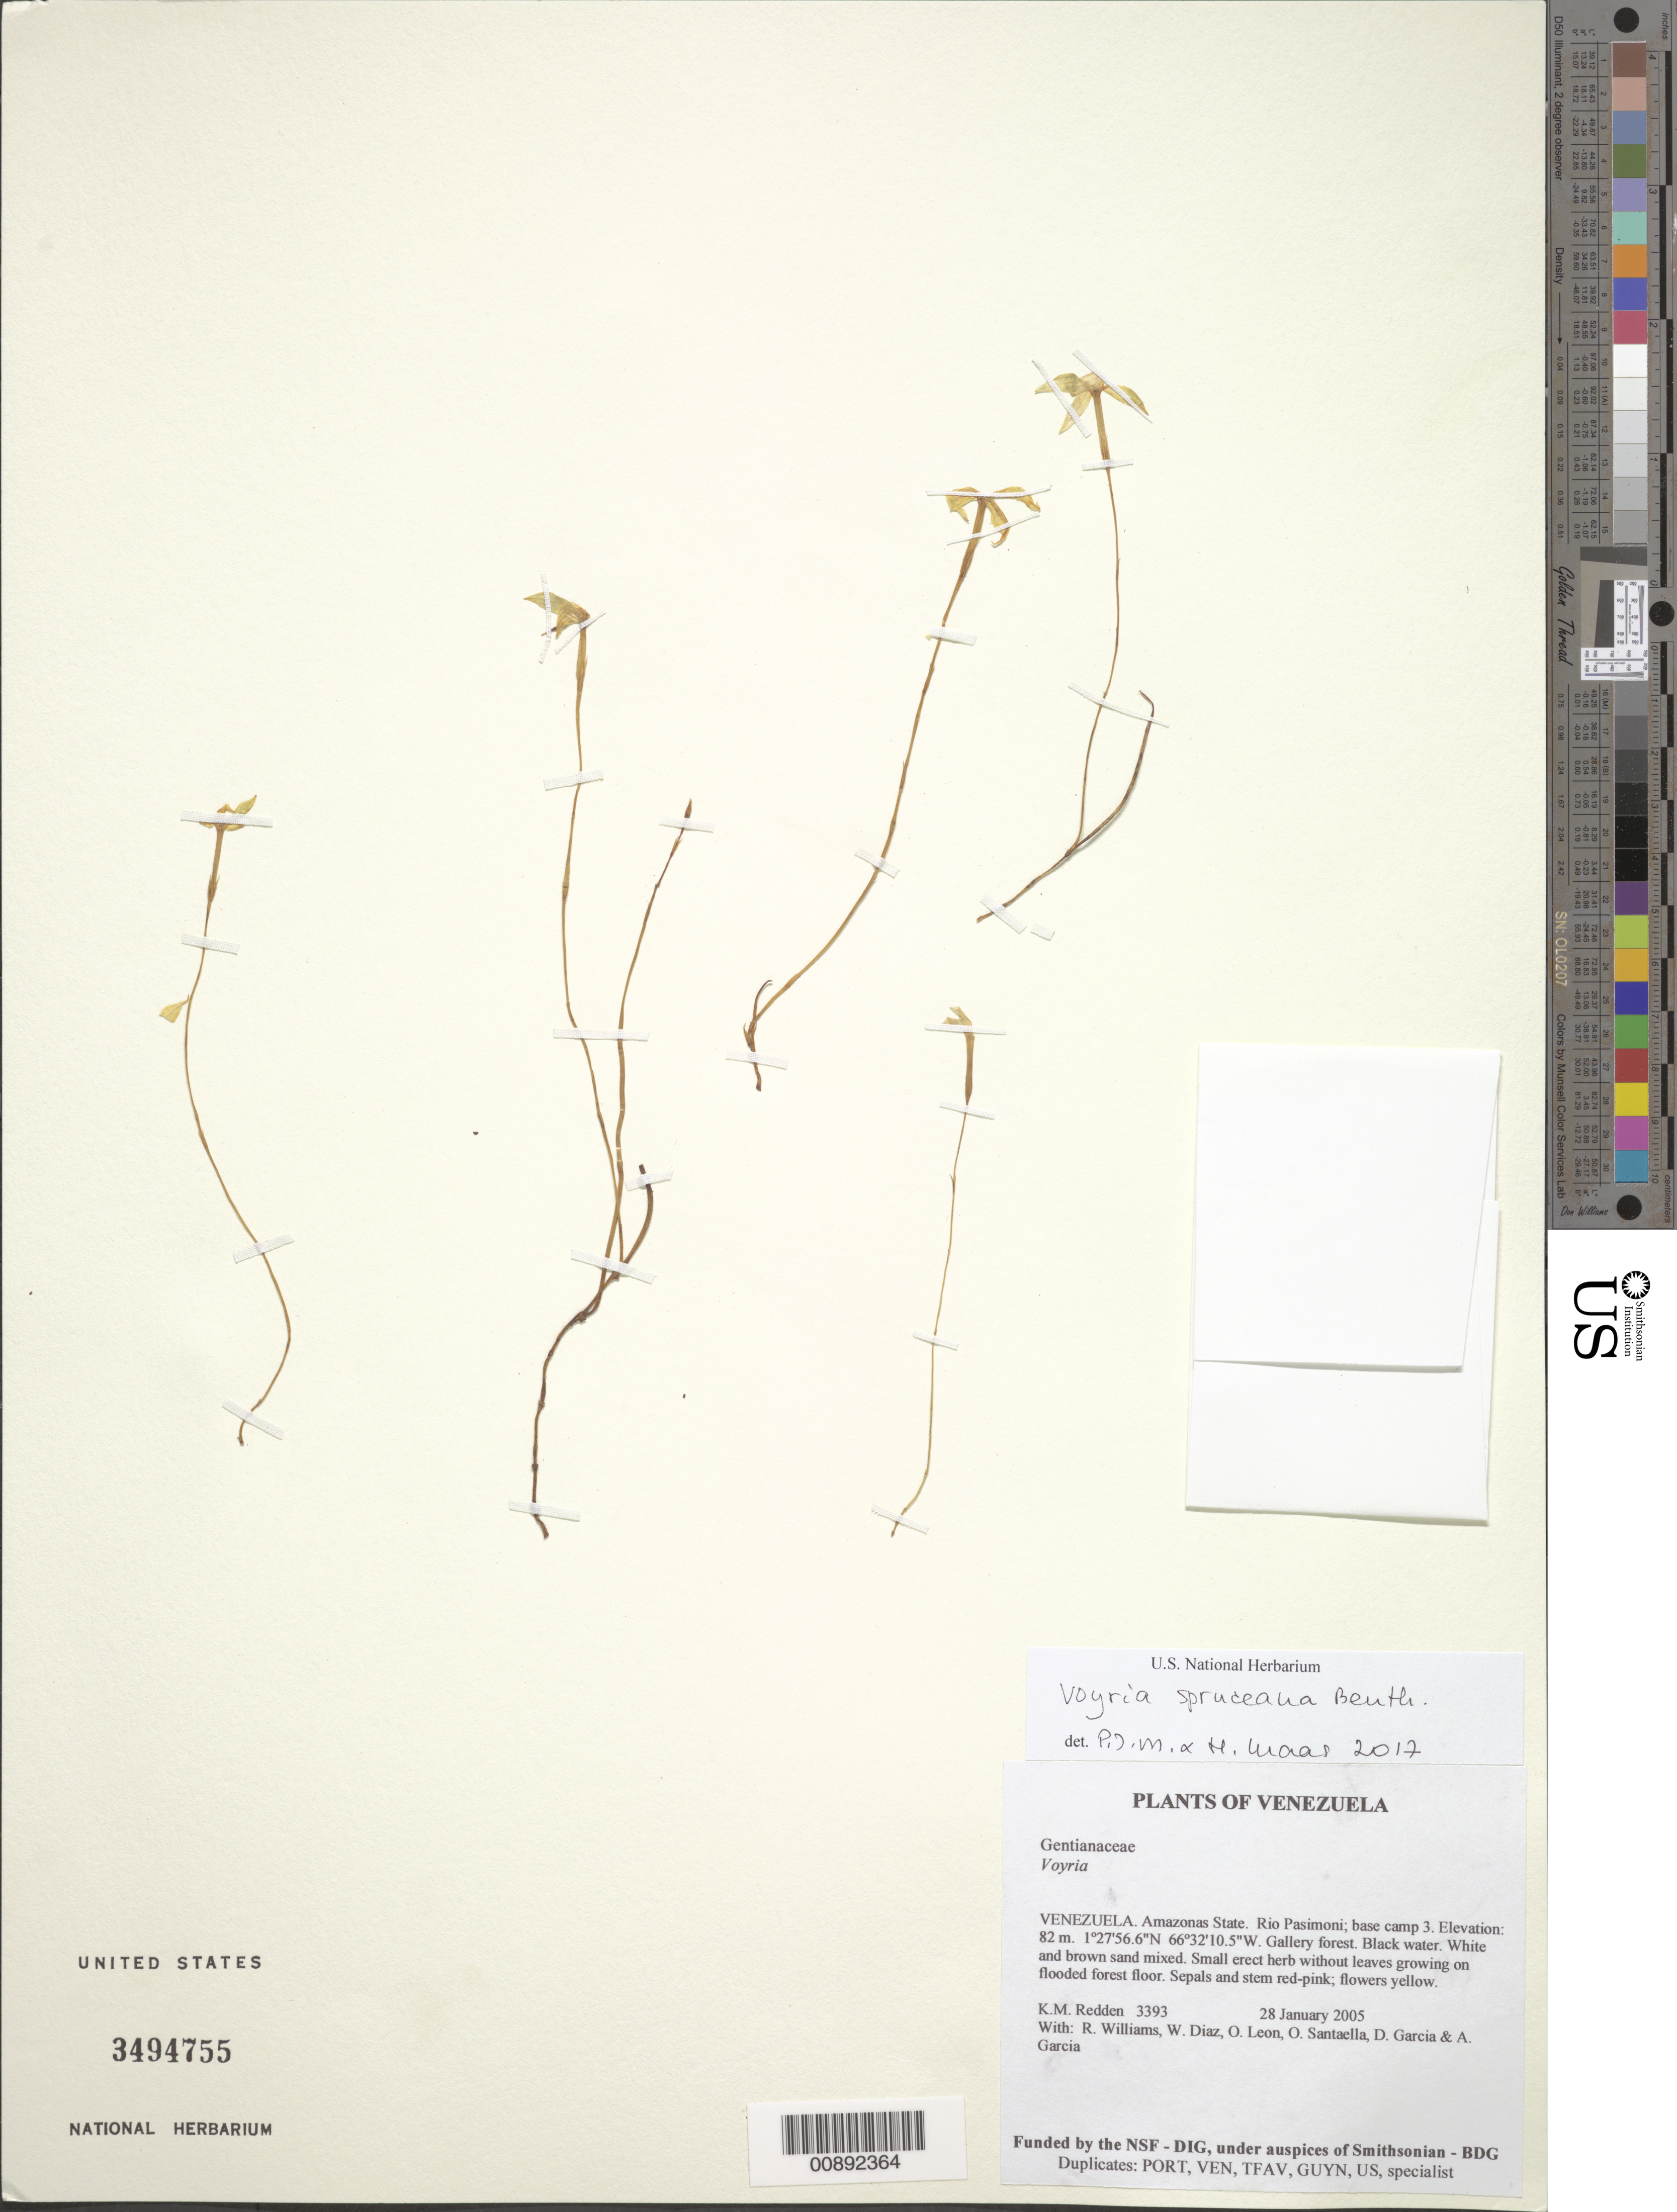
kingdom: Plantae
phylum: Tracheophyta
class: Magnoliopsida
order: Gentianales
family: Gentianaceae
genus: Voyria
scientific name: Voyria spruceana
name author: Benth.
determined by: Maas, P. J. M., Curator of the herbarium (U), Nationaal Herbarium Nederland (NETHERLANDS)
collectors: K. M. Redden, R. Williams, W. Díaz P., O. León, O. Santaella, D. Garcia & A. Garcia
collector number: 3393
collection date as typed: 28 January 2005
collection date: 2005-01-28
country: Venezuela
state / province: Amazonas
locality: Rio Pasimoni; base camp 3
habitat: Gallery forest, on flooded forest floor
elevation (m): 82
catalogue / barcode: US 3494755